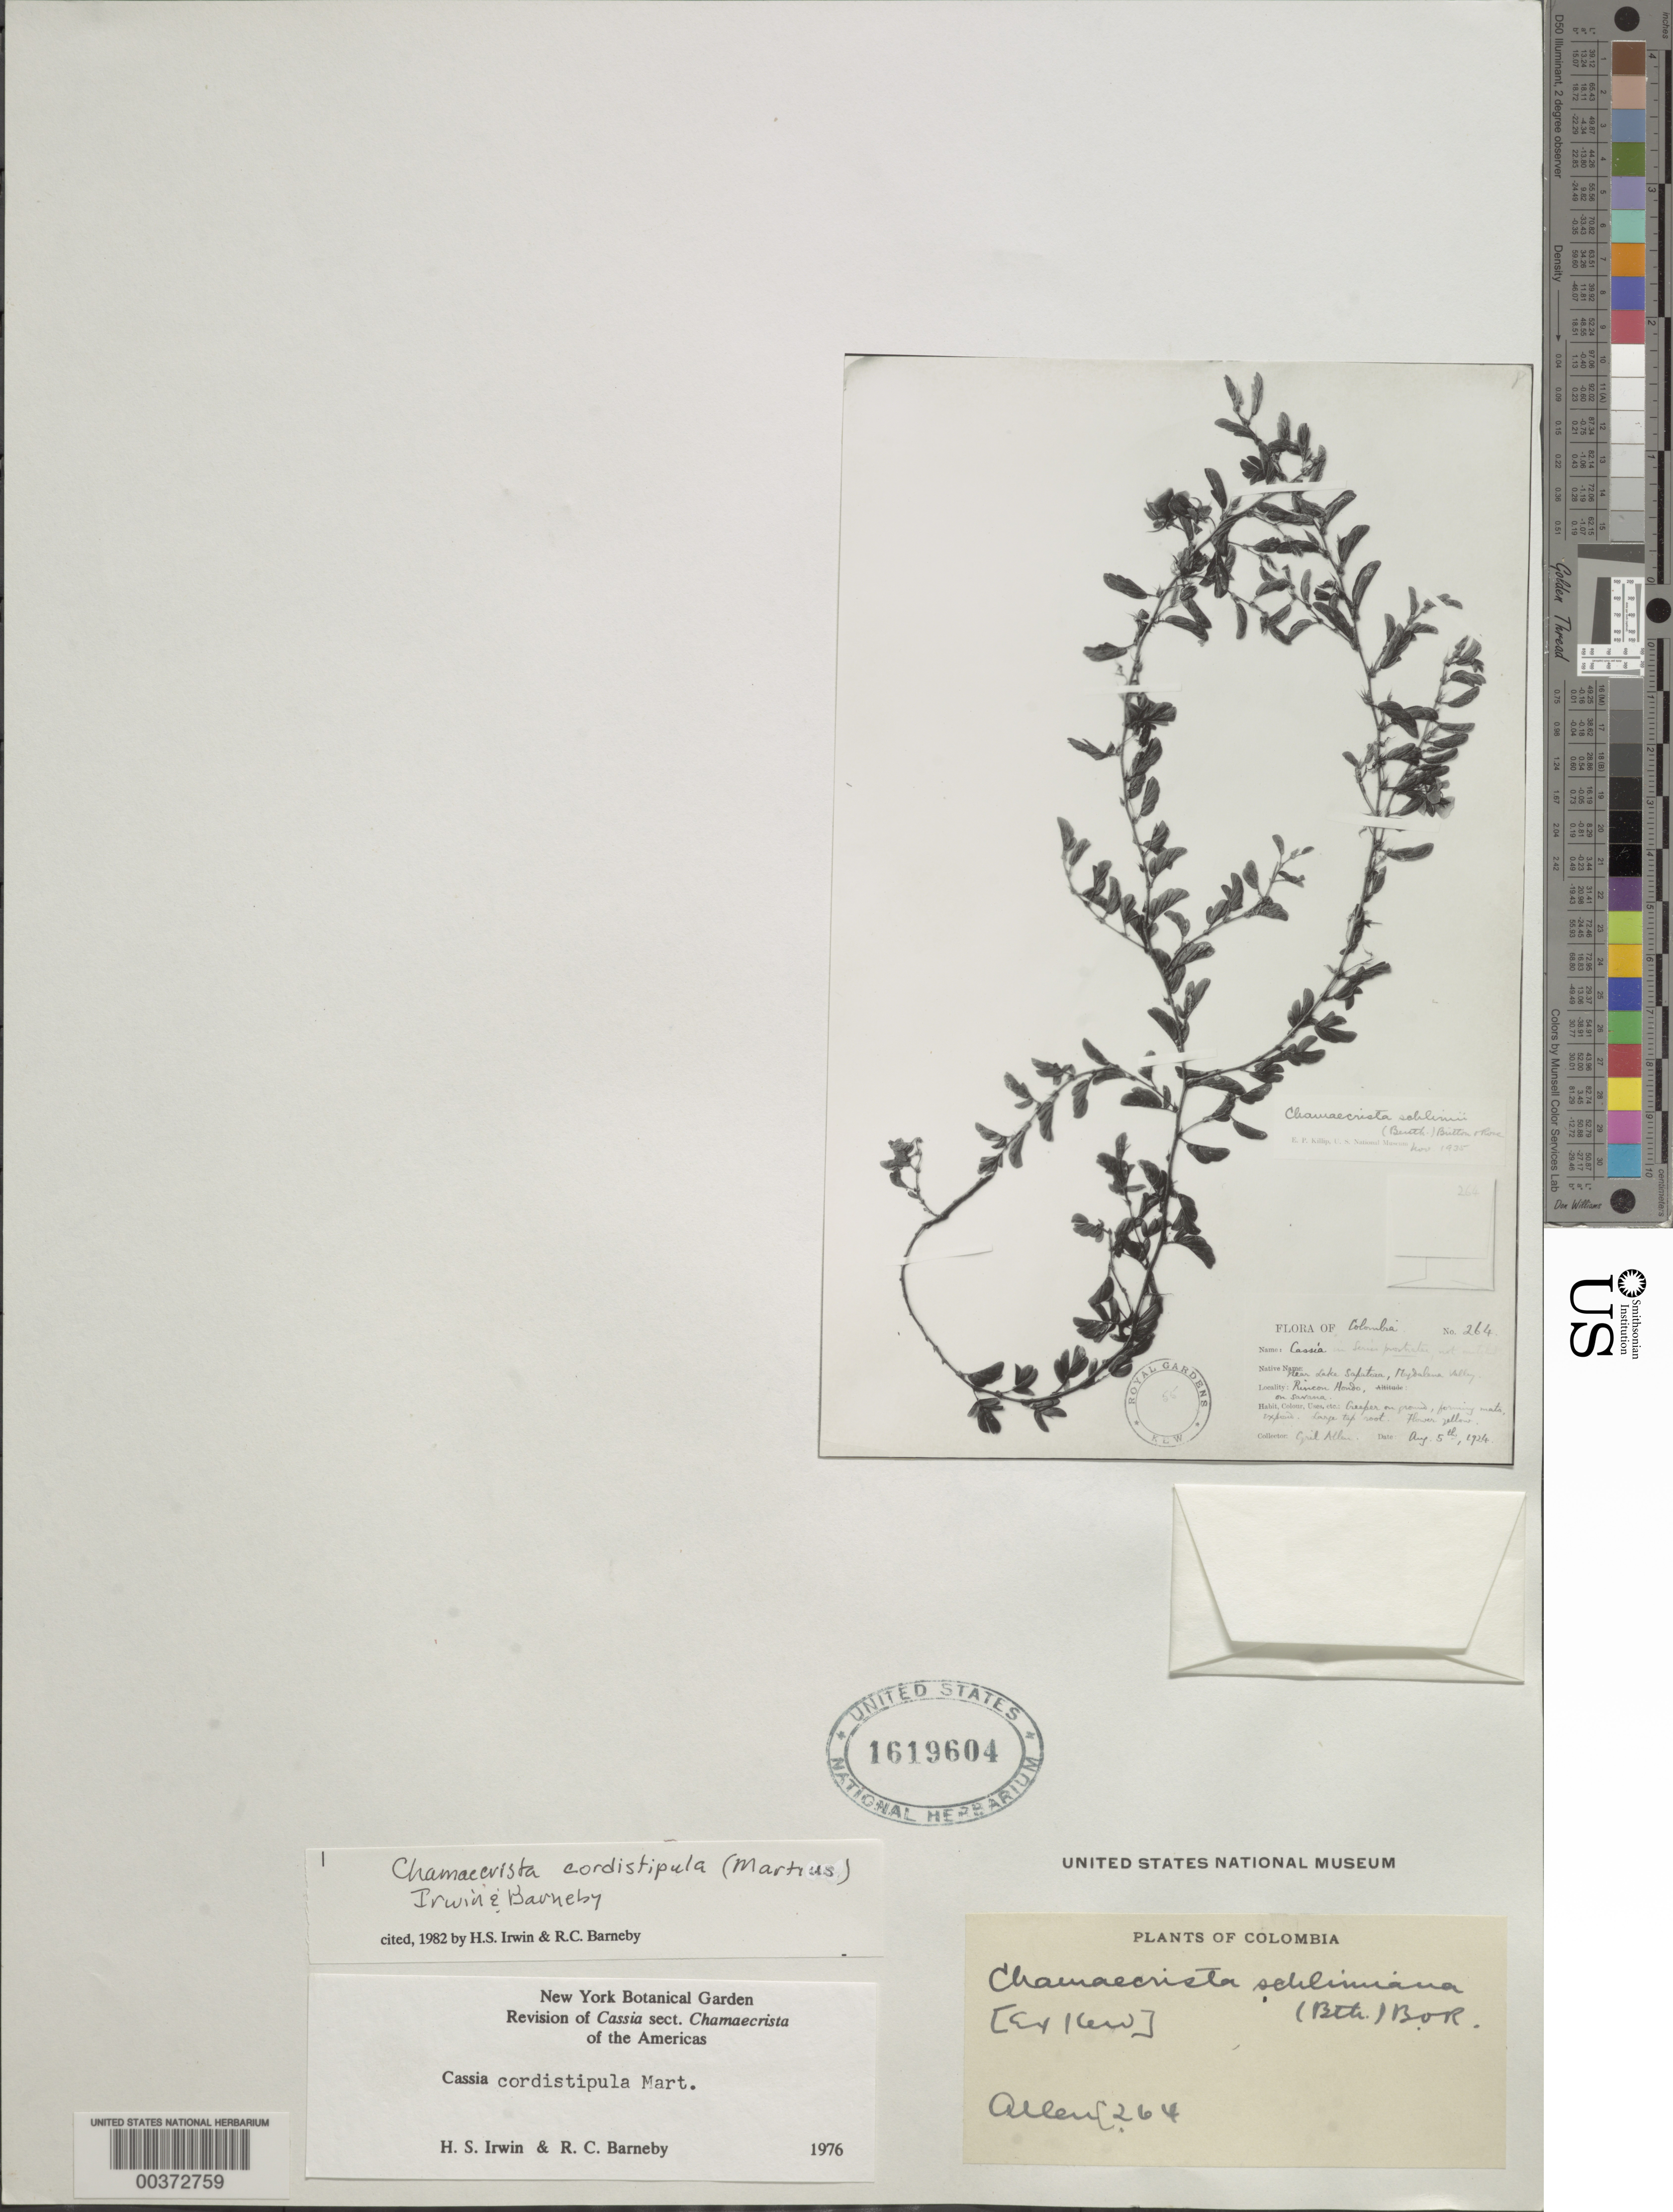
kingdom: Plantae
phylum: Tracheophyta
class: Magnoliopsida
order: Fabales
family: Fabaceae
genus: Chamaecrista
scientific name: Chamaecrista cordistipula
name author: (Mart.) H.S. Irwin & Barneby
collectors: C. Allen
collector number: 264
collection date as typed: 05 Aug 1924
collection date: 1924-08-05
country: Colombia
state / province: Magdalena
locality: Near lake sapatoza, Magdalena Valley, Rincon Hondo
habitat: Savanna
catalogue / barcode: US 1619604